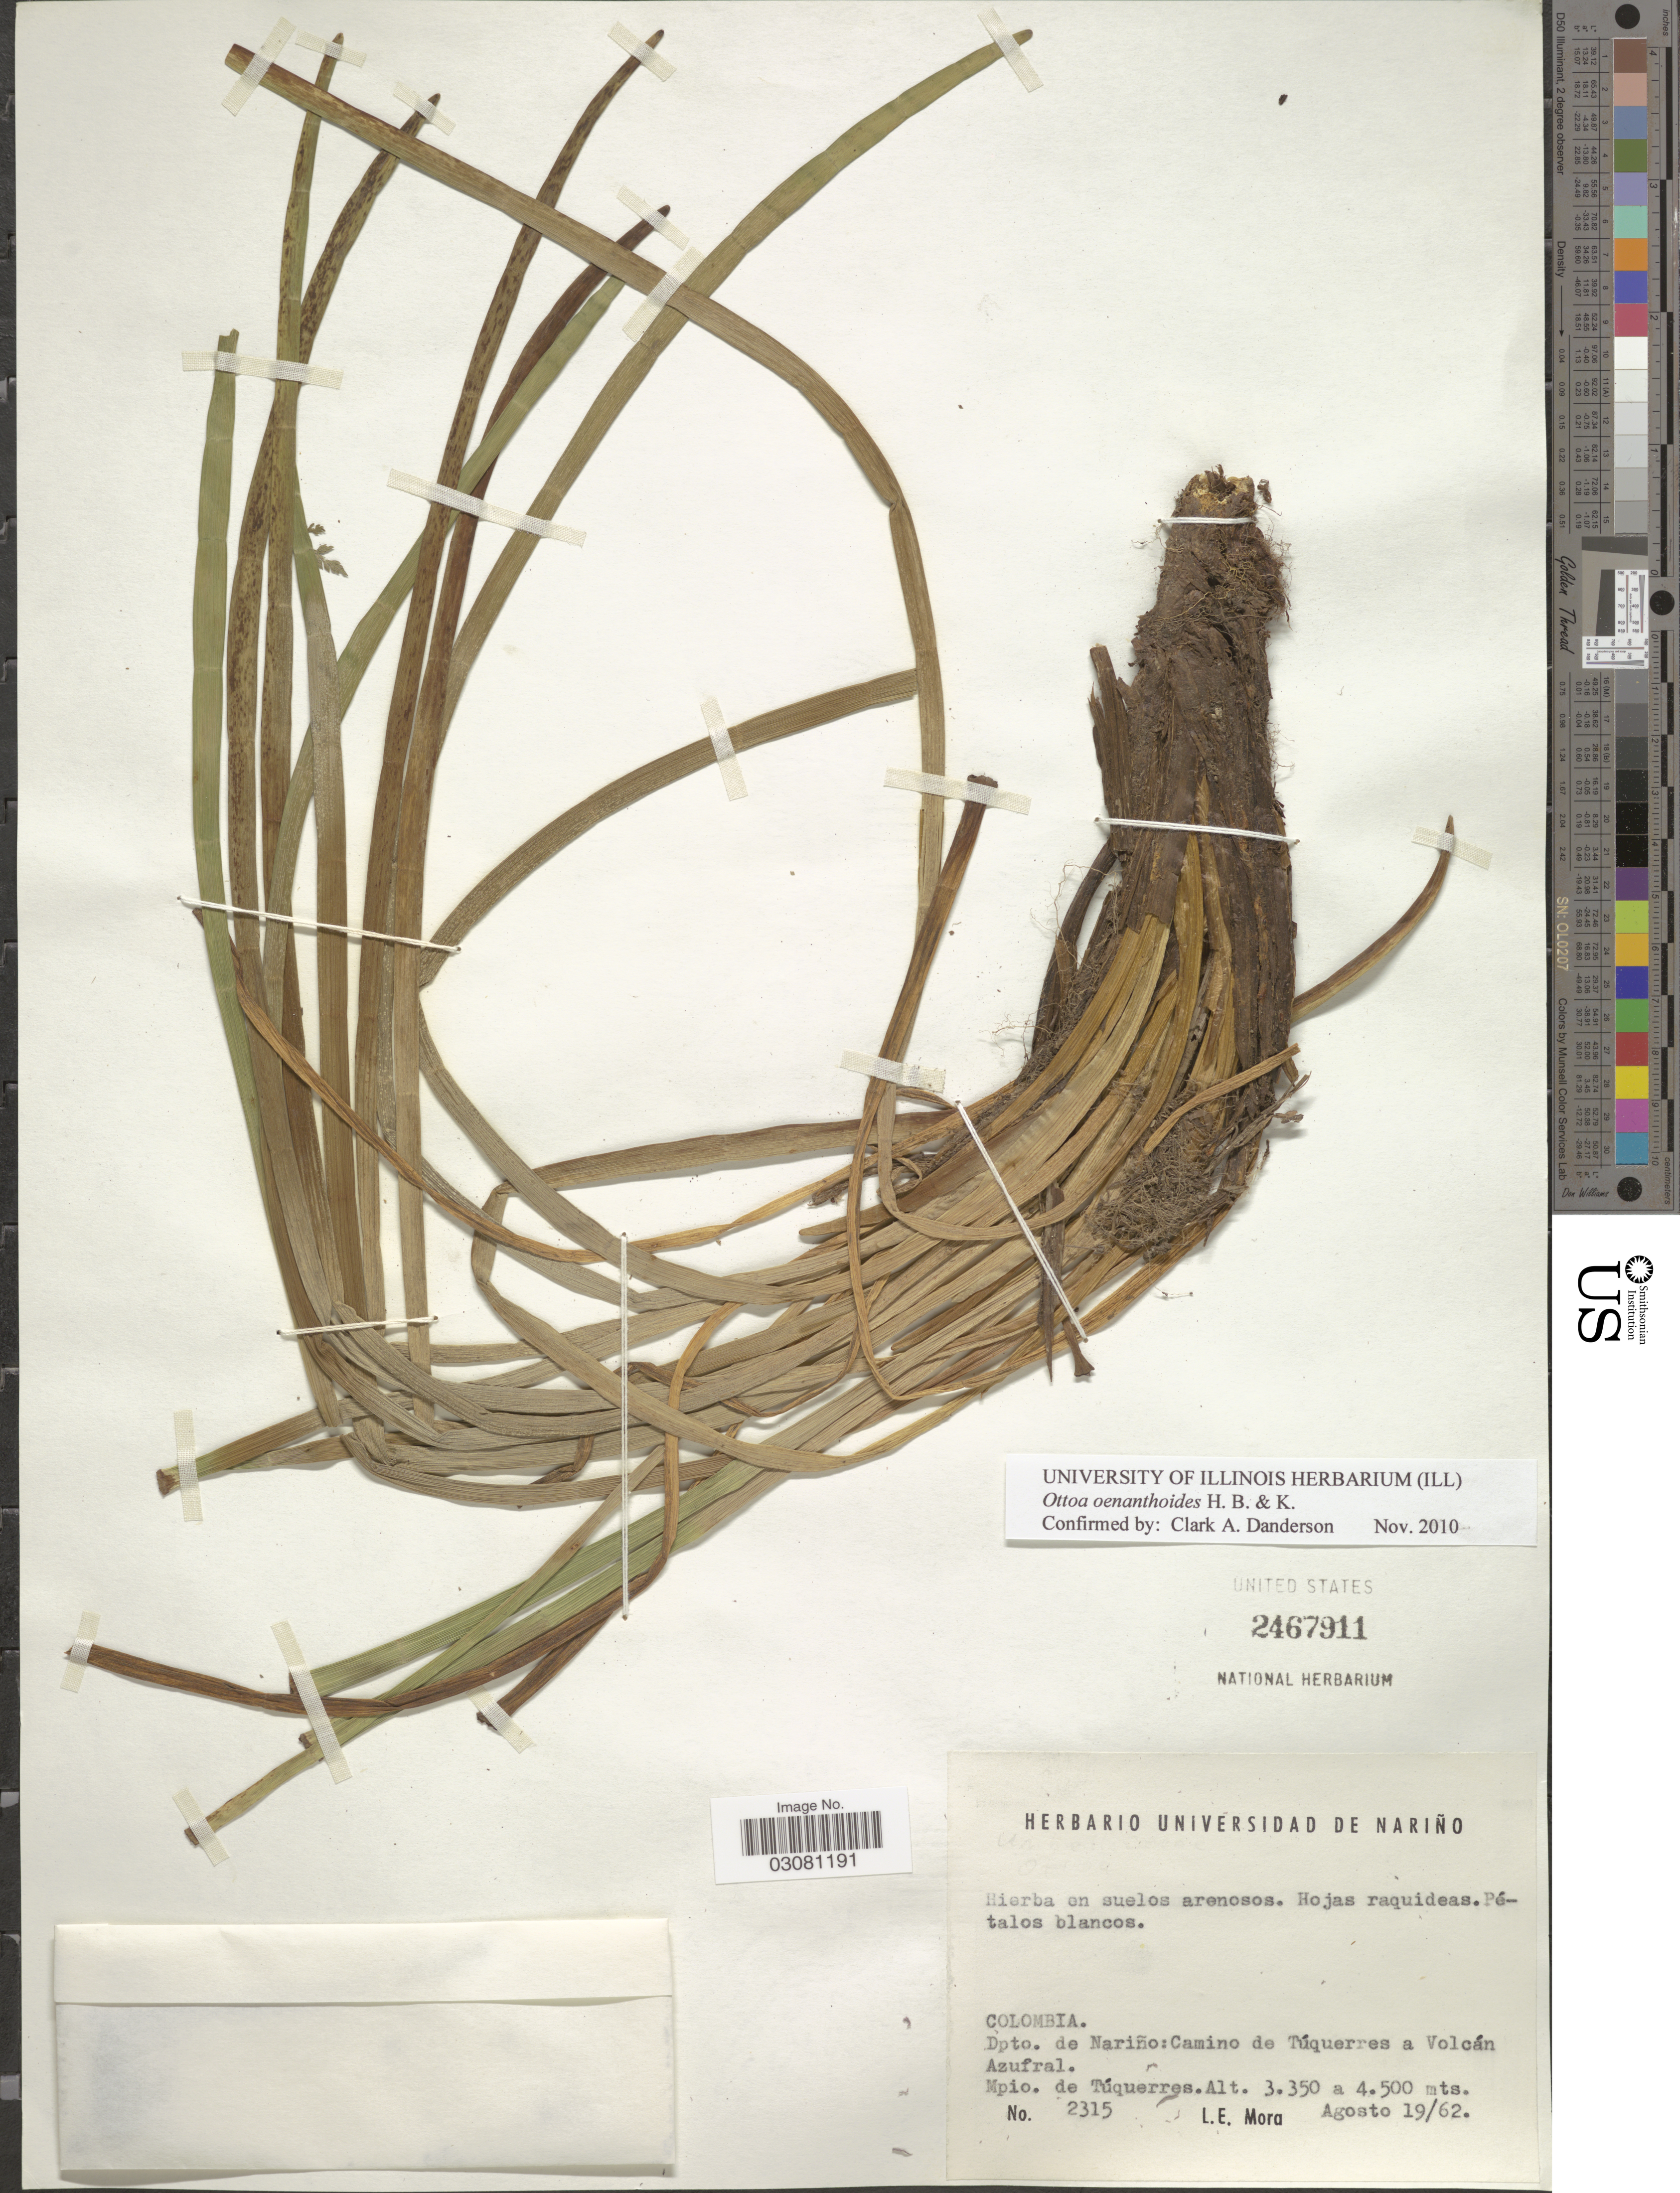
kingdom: Plantae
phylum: Tracheophyta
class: Magnoliopsida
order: Apiales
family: Apiaceae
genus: Ottoa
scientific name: Ottoa oenanthoides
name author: Kunth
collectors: L. Mora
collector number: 2315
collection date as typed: Transcribed d/m/y: 19/8/62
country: Colombia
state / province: Nariño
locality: Dpto. de Nariño: Camino de Túquerres a Volcán Azufral. Mpio. de Túquerres.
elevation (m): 3350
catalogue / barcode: US 2467911